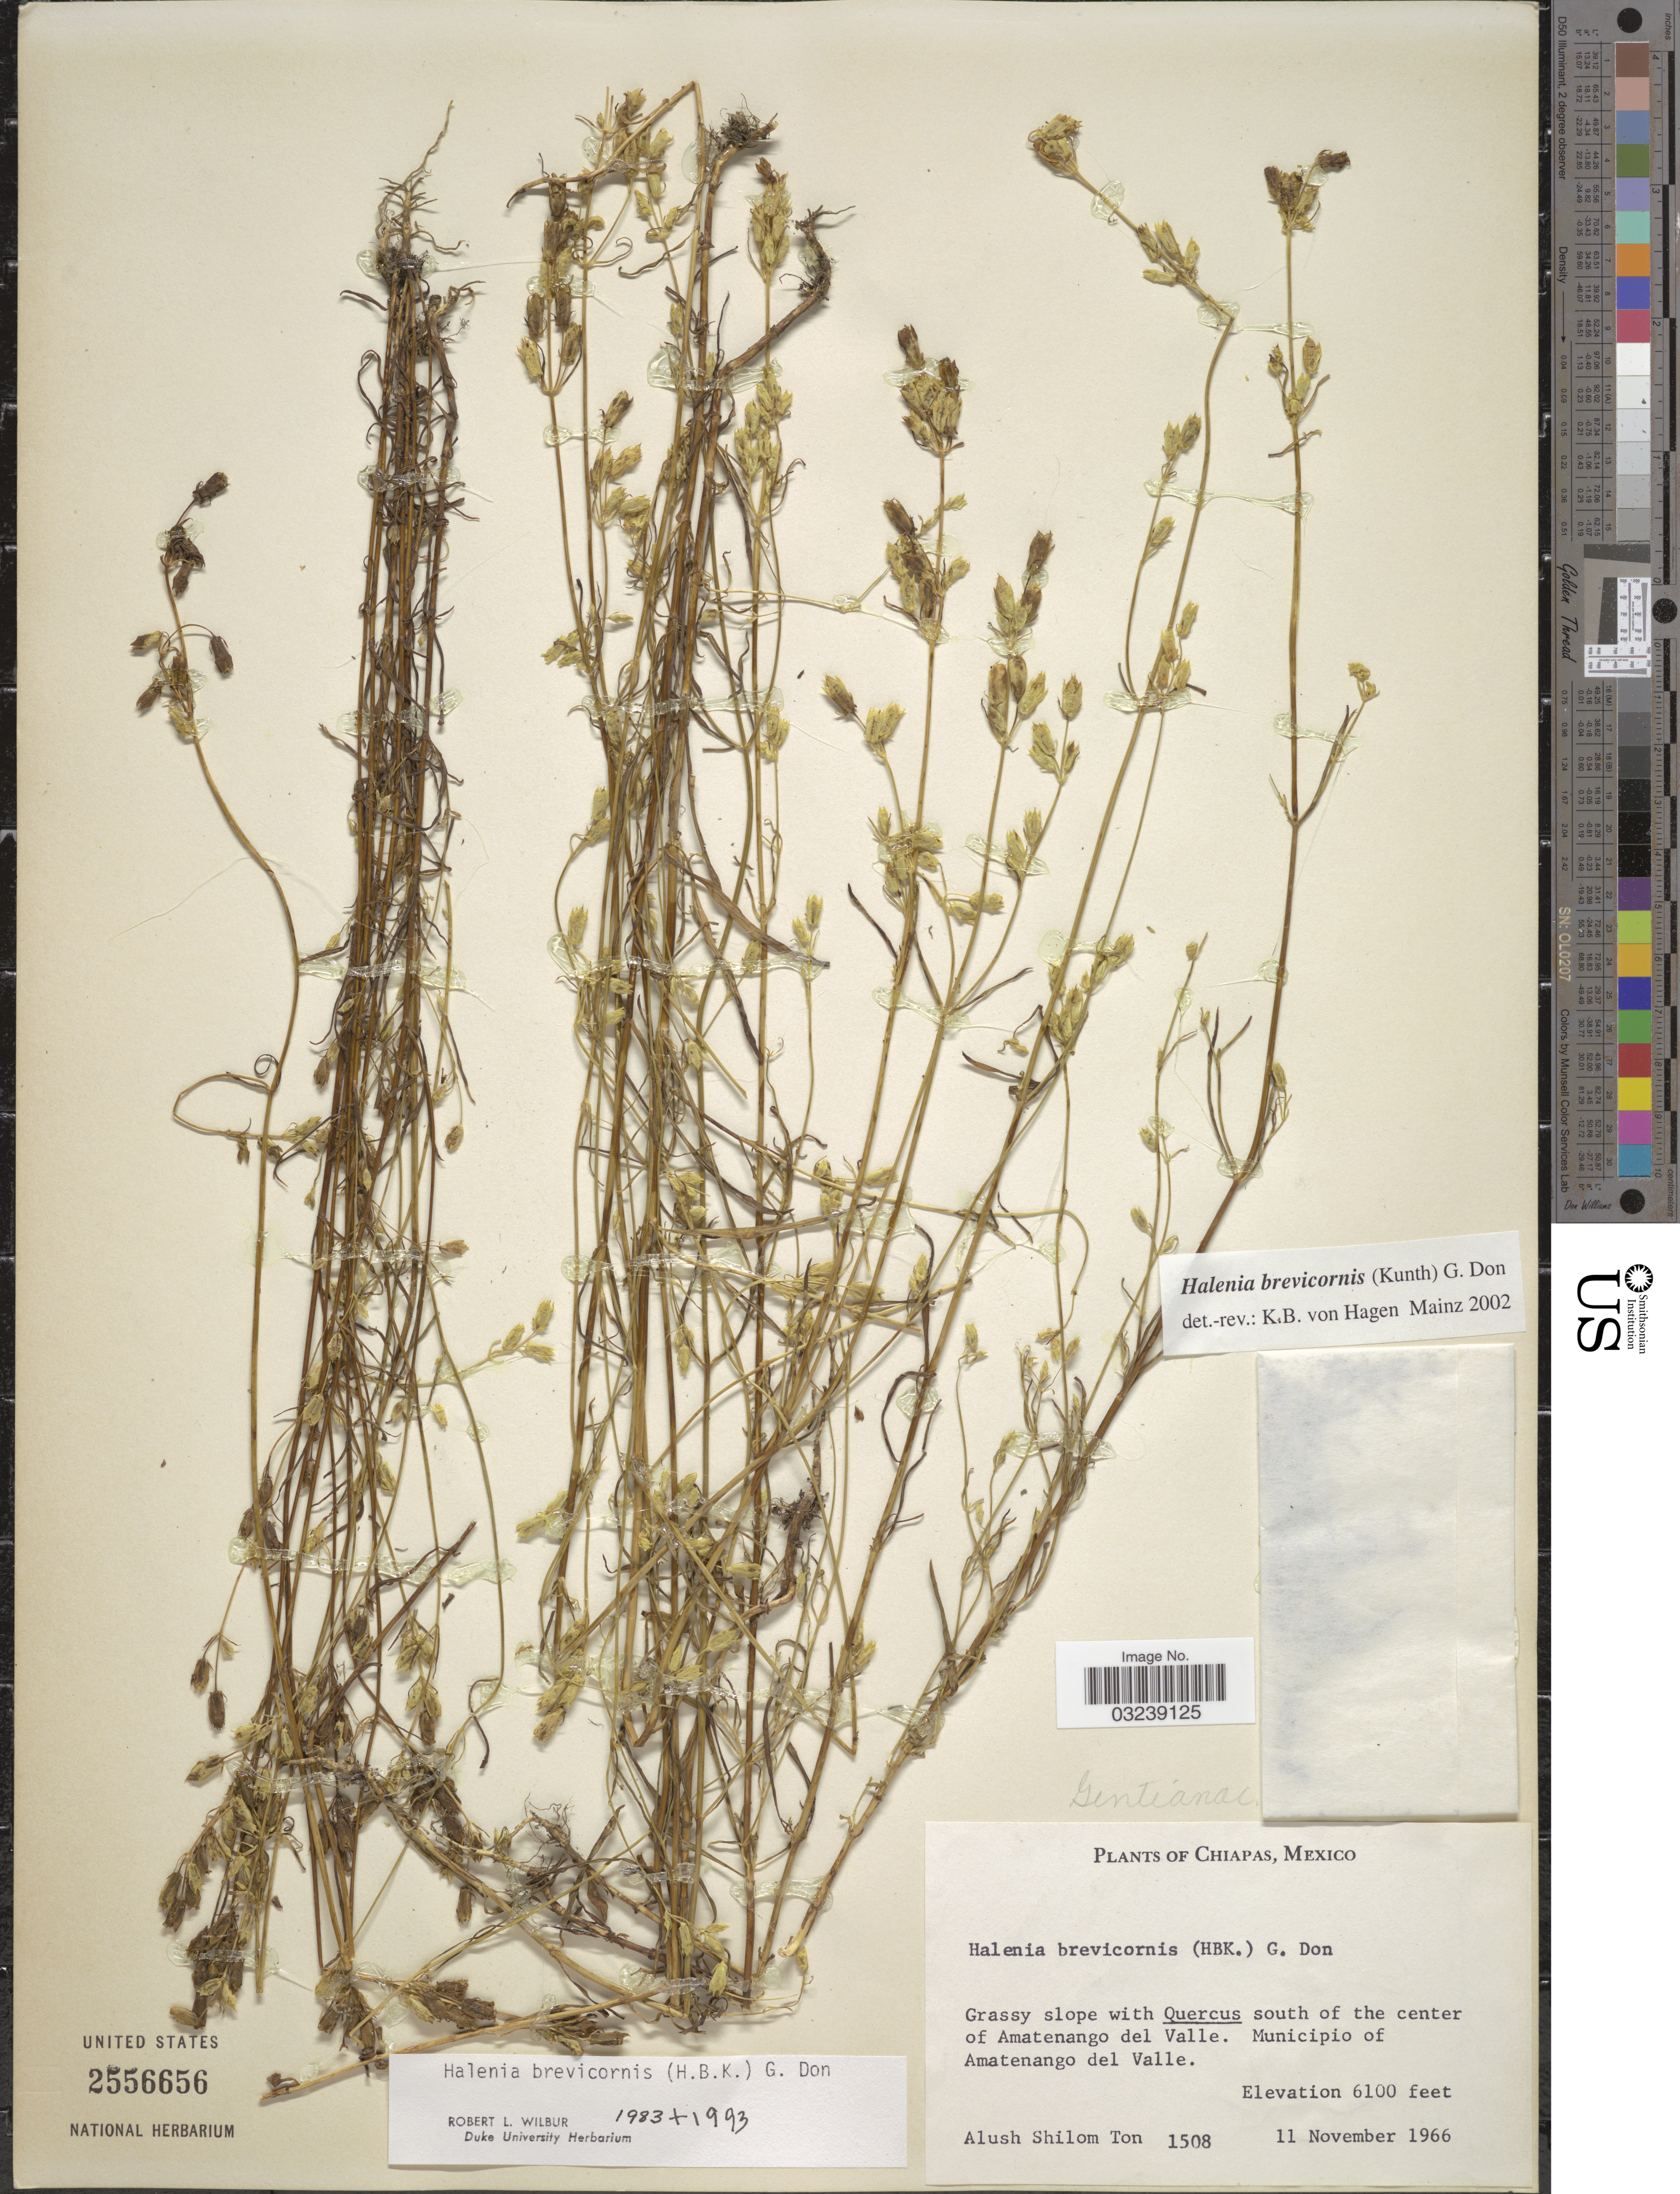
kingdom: Plantae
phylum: Tracheophyta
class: Magnoliopsida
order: Gentianales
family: Gentianaceae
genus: Halenia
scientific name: Halenia brevicornis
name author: (Kunth) G. Don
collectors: A. M. Ton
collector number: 1508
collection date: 1966-11-11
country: Mexico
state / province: Chiapas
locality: Grassy slope with Quercus south of the center of Amatenango del Valle. Municipio of Amatenango del Valle.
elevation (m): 1859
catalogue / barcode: US 2556656